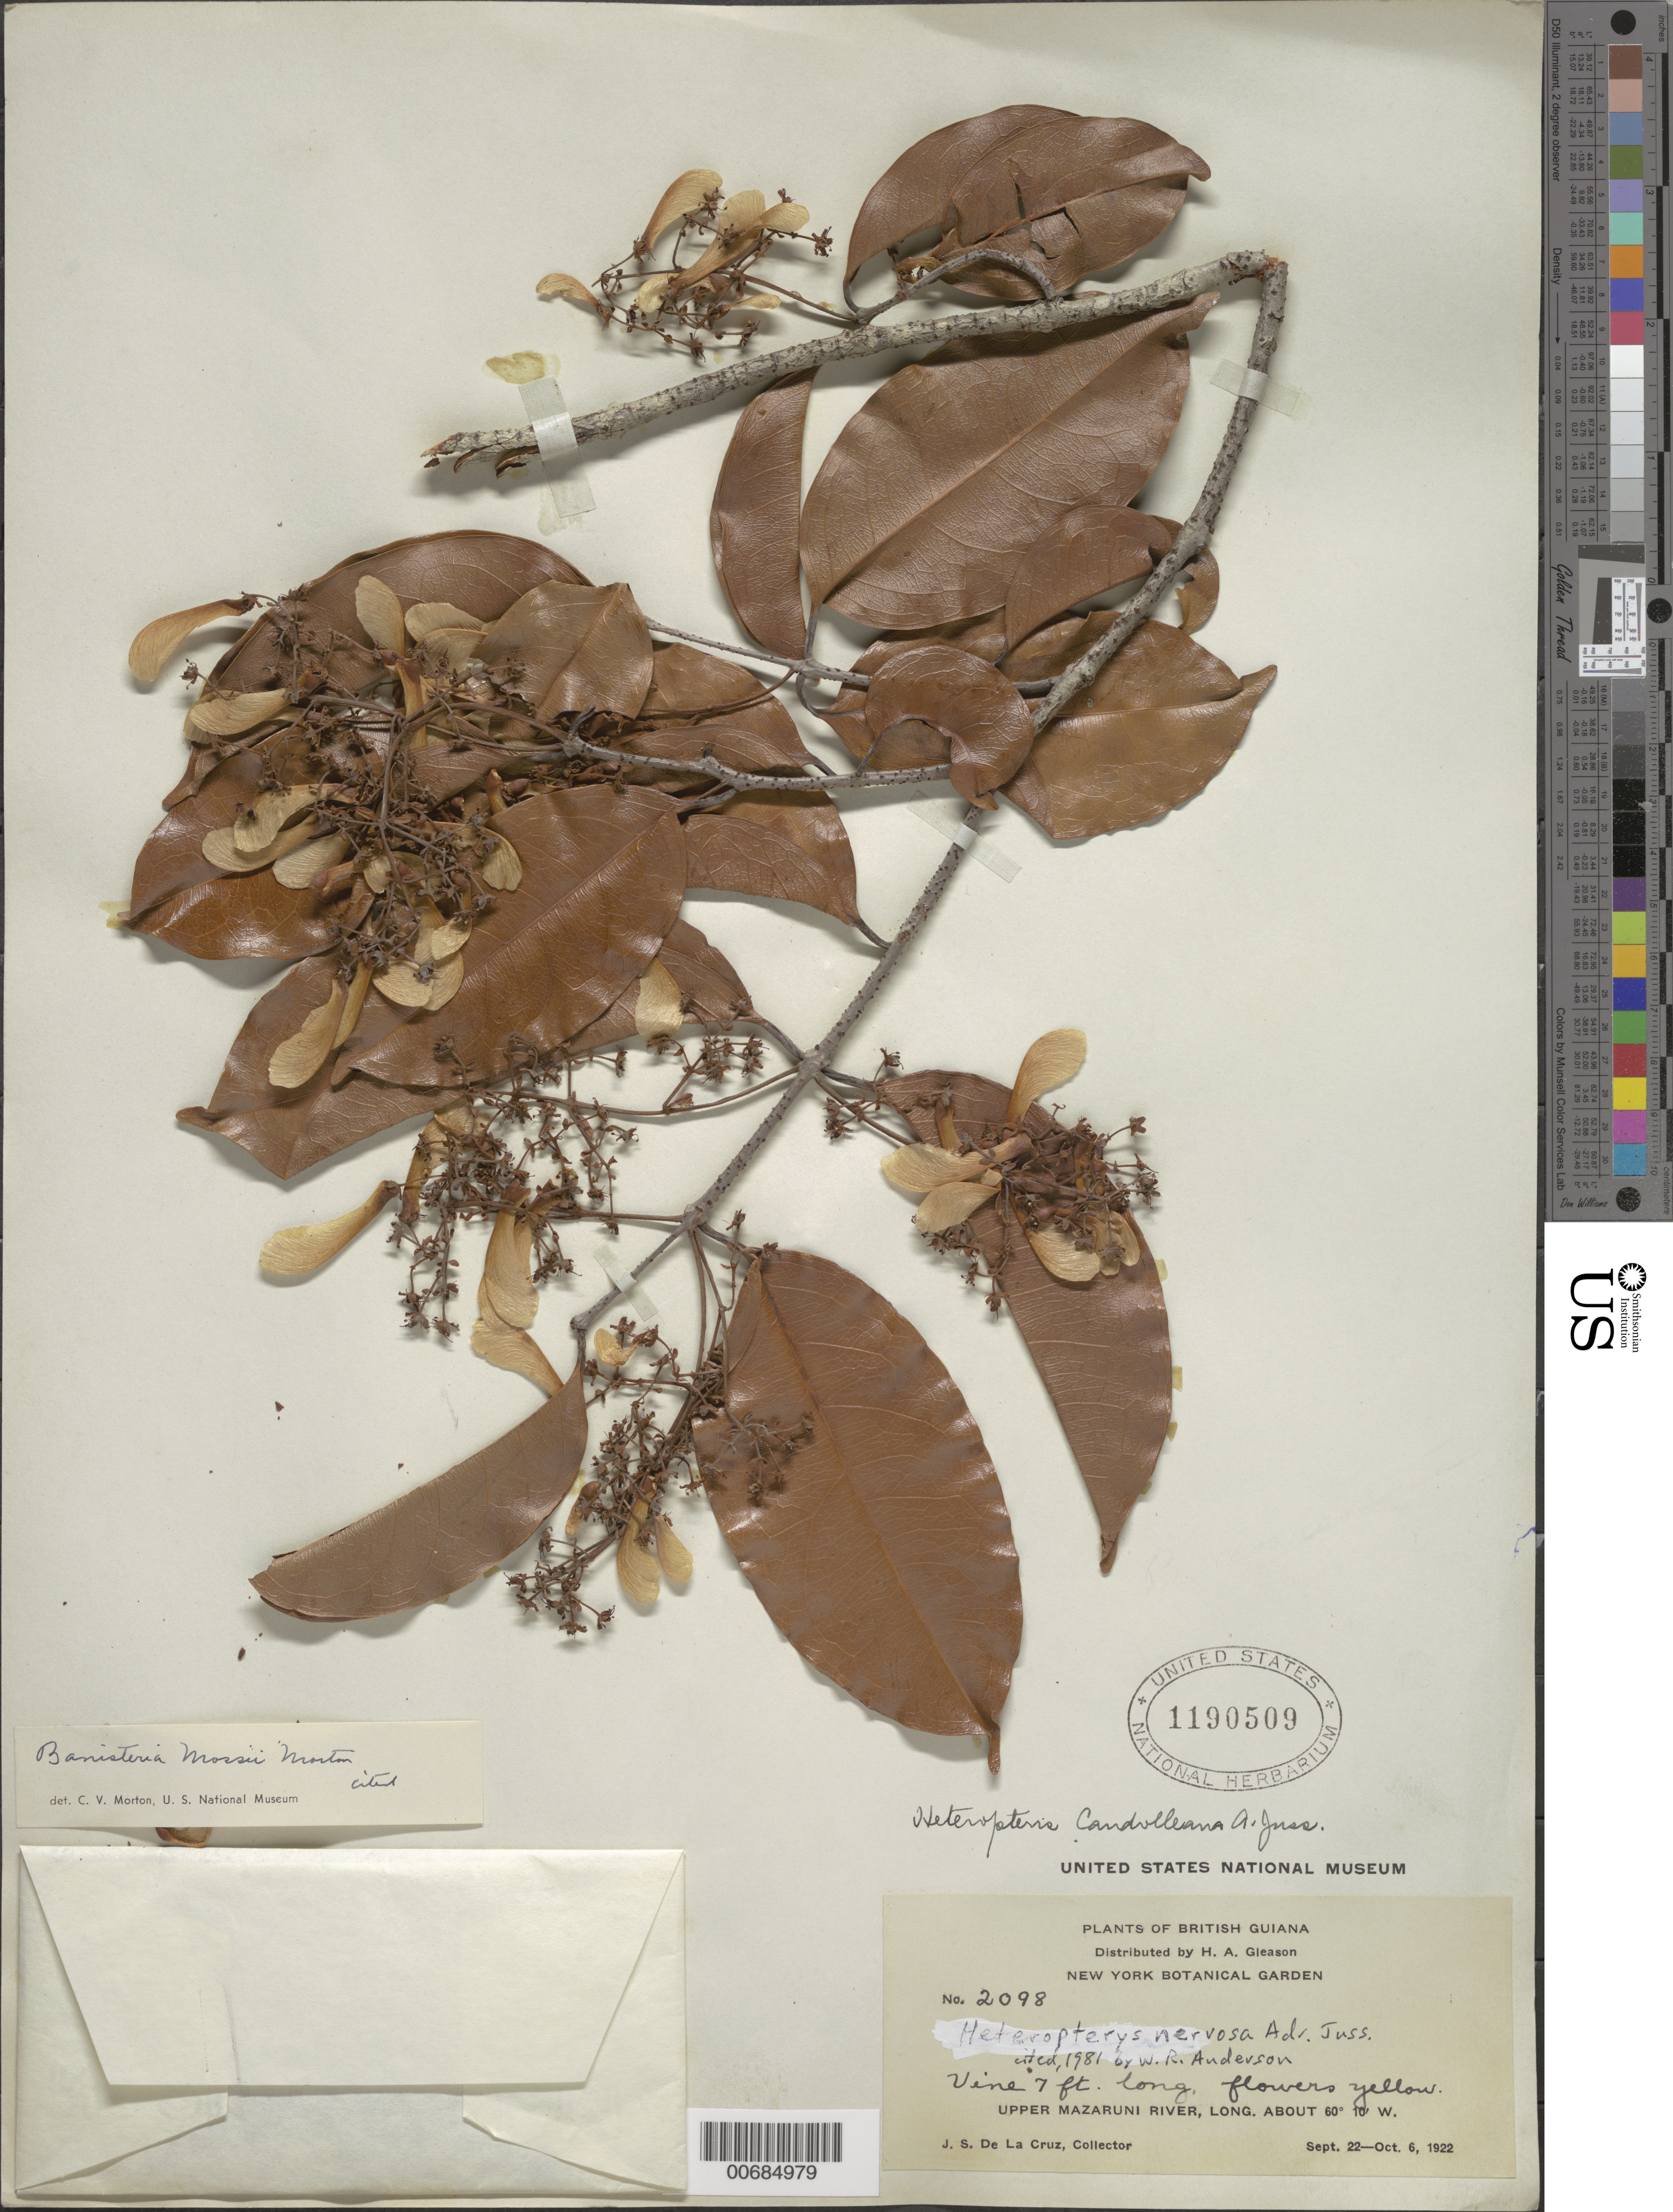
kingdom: Plantae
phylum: Tracheophyta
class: Magnoliopsida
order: Malpighiales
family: Malpighiaceae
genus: Heteropterys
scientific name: Heteropterys nervosa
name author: A. Juss.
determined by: Anderson, W. R., (MICH), University of Michigan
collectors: J. S. de la Cruz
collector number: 2098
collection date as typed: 22-Sep-22 to 6-Oct-22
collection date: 1922-09-22/1922-10-06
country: Guyana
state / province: Cuyuni-Mazaruni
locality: Upper Mazaruni R.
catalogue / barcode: US 1190509